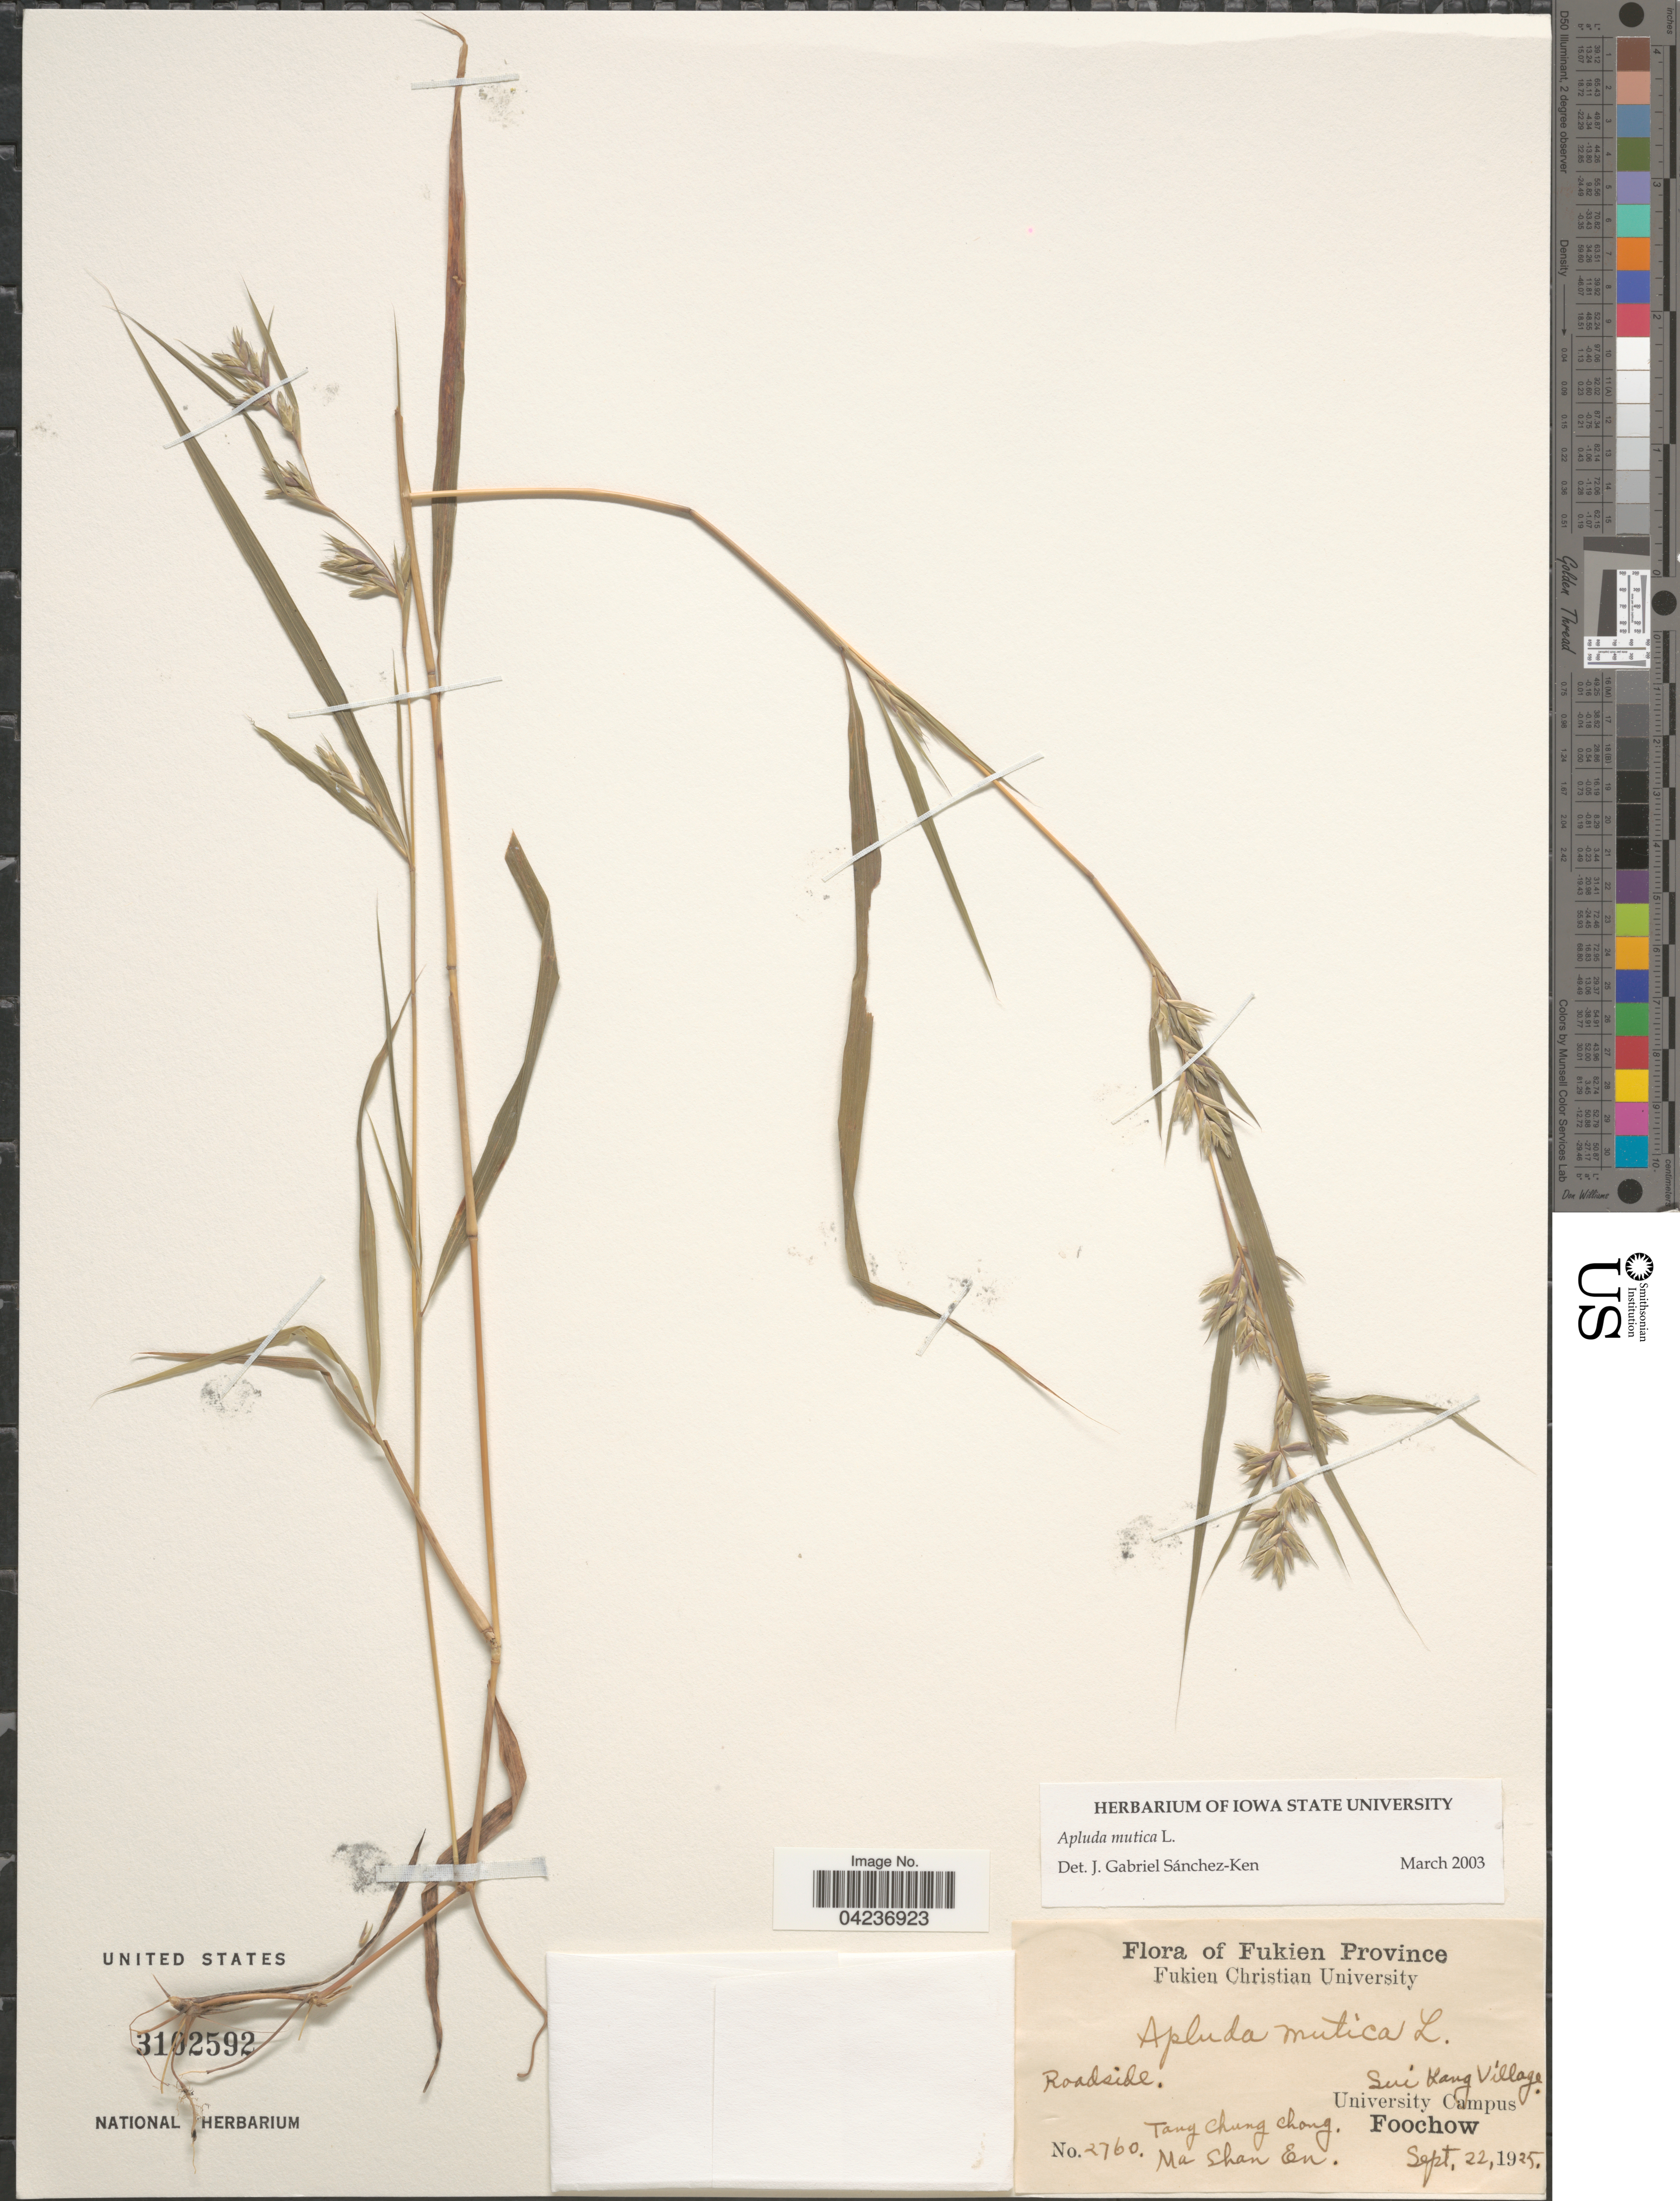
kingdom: Plantae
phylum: Tracheophyta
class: Liliopsida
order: Poales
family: Poaceae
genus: Apluda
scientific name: Apluda mutica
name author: L.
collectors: C. C. Tang & M. En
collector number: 2760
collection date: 1925-09-22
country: China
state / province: Fujian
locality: Fukien Province. Sui Kang Village. University Campus. Foochow.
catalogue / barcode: US 3102592